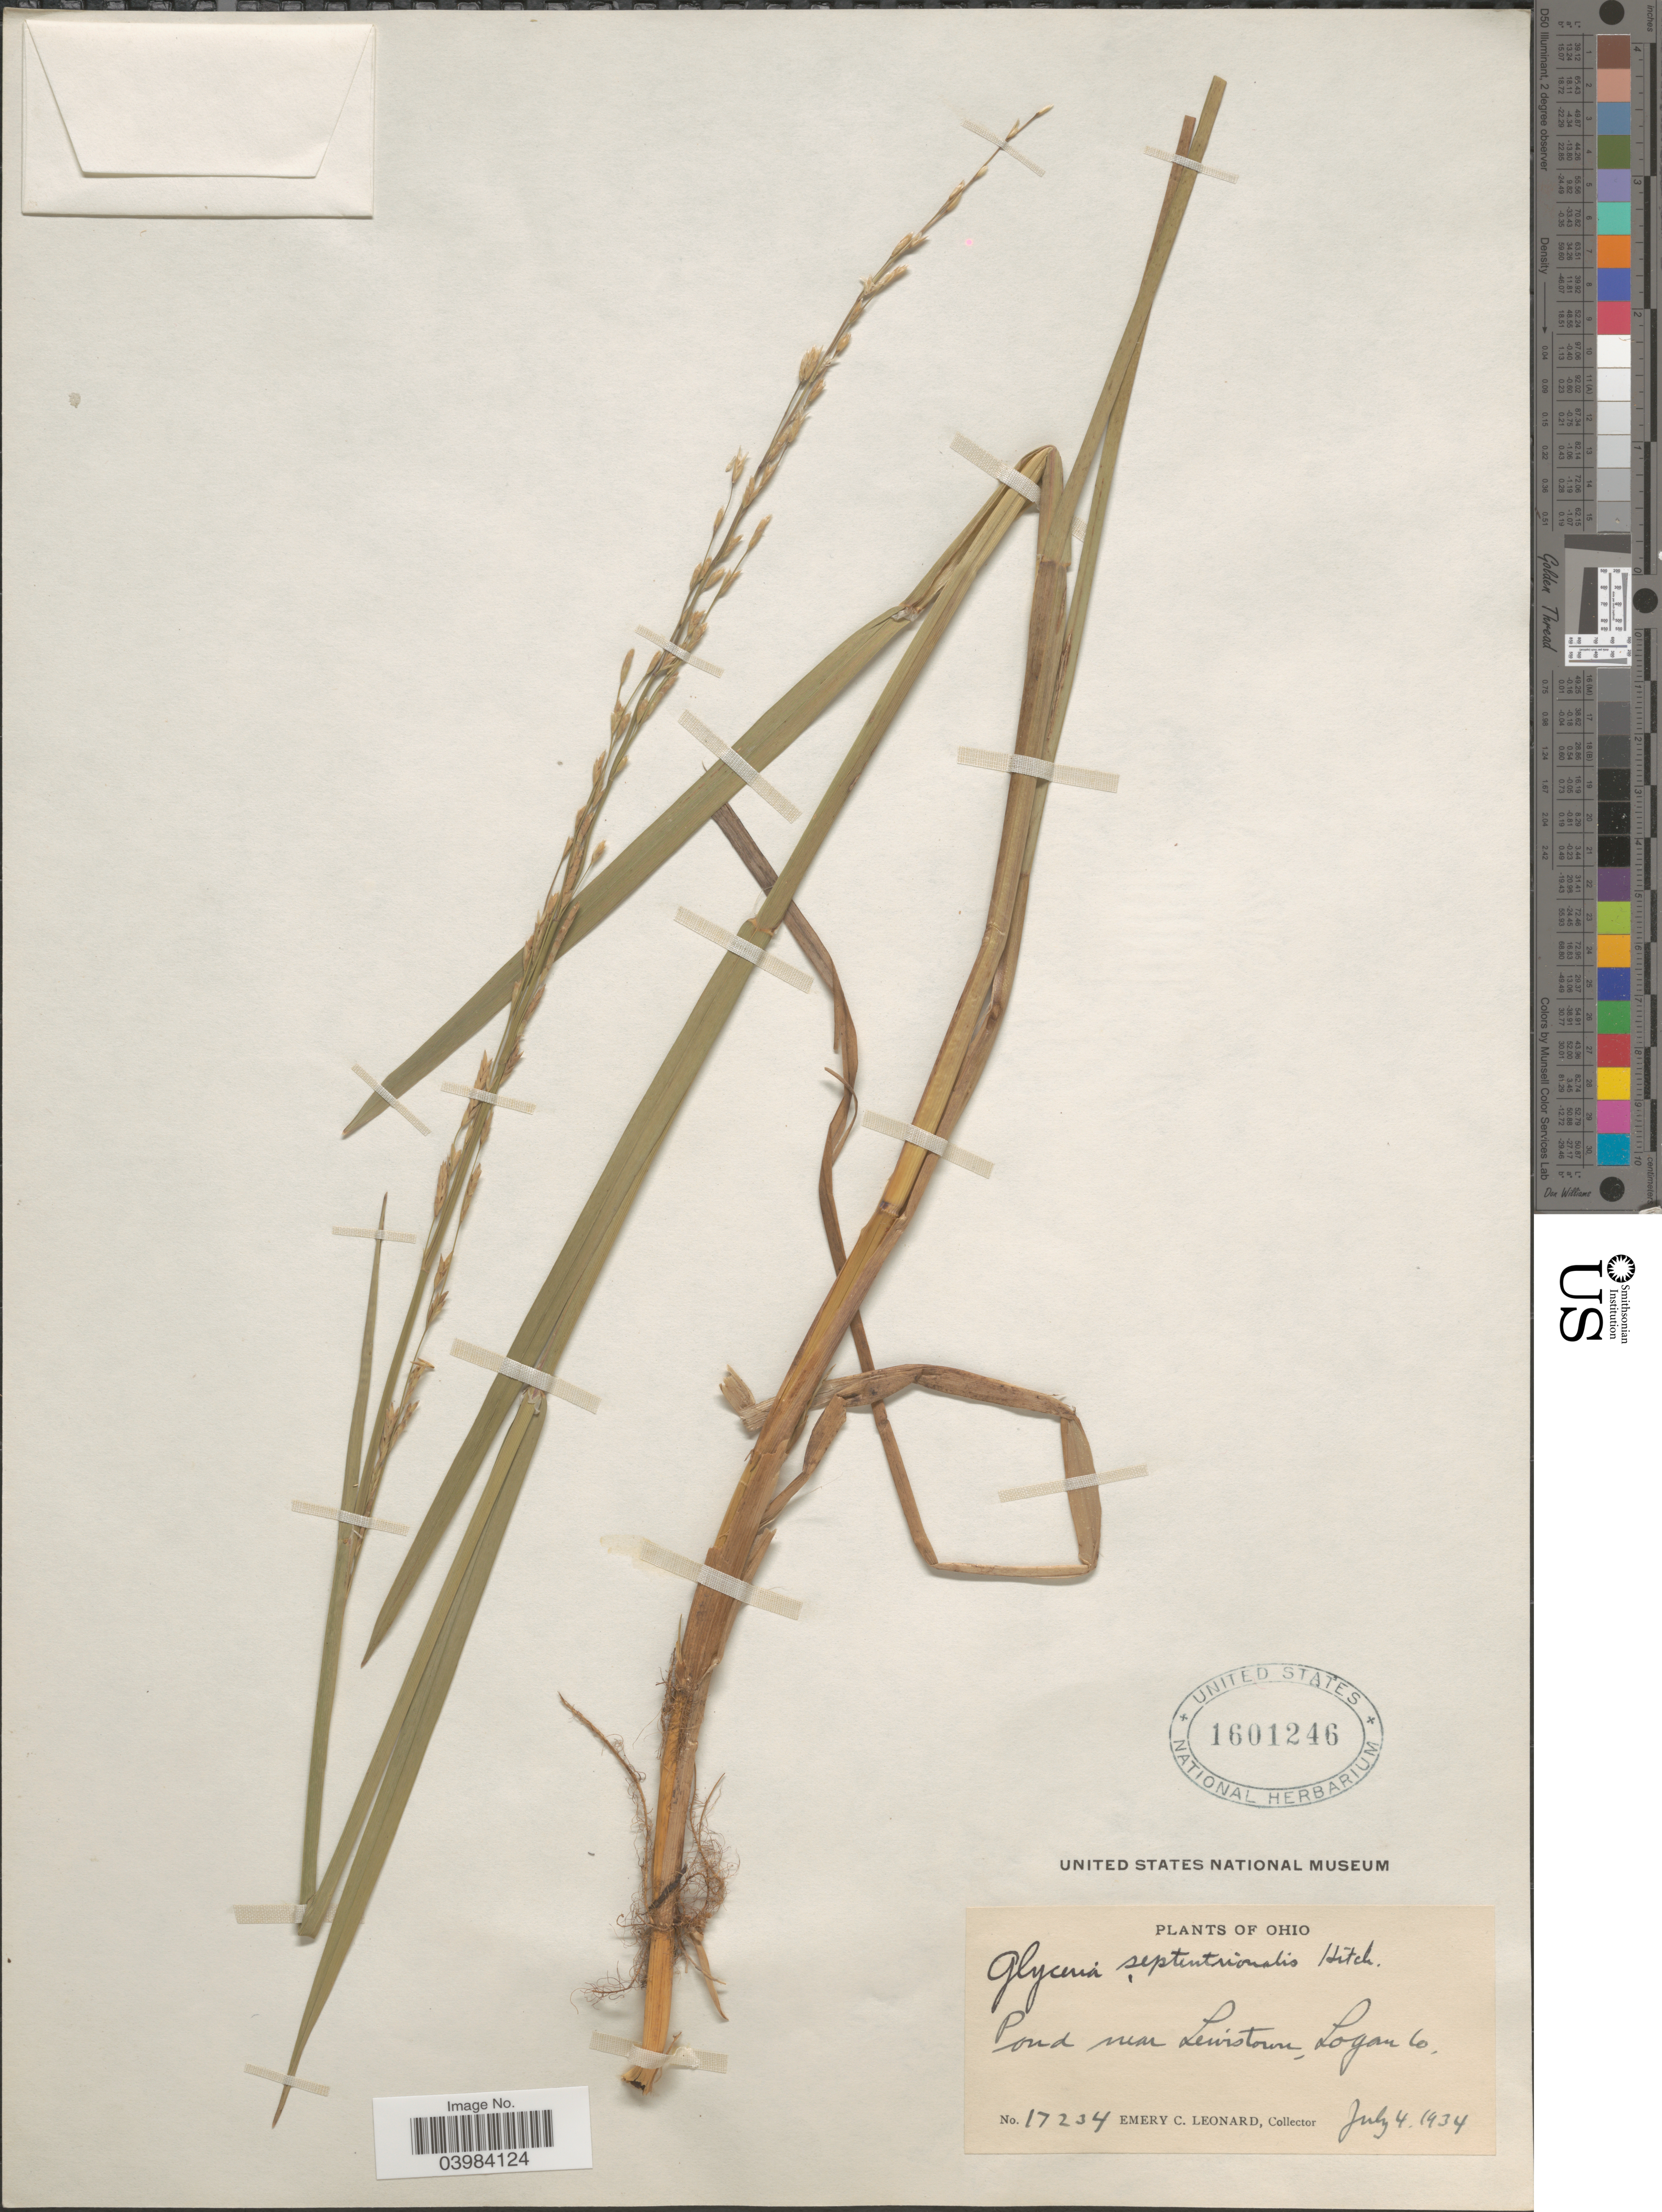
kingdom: Plantae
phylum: Tracheophyta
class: Liliopsida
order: Poales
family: Poaceae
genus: Glyceria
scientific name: Glyceria septentrionalis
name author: Hitchc.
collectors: E. C. Leonard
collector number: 17234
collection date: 1934-07-04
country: United States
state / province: Ohio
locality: Pond near Lewistown, Logan Co.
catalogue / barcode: US 1601246